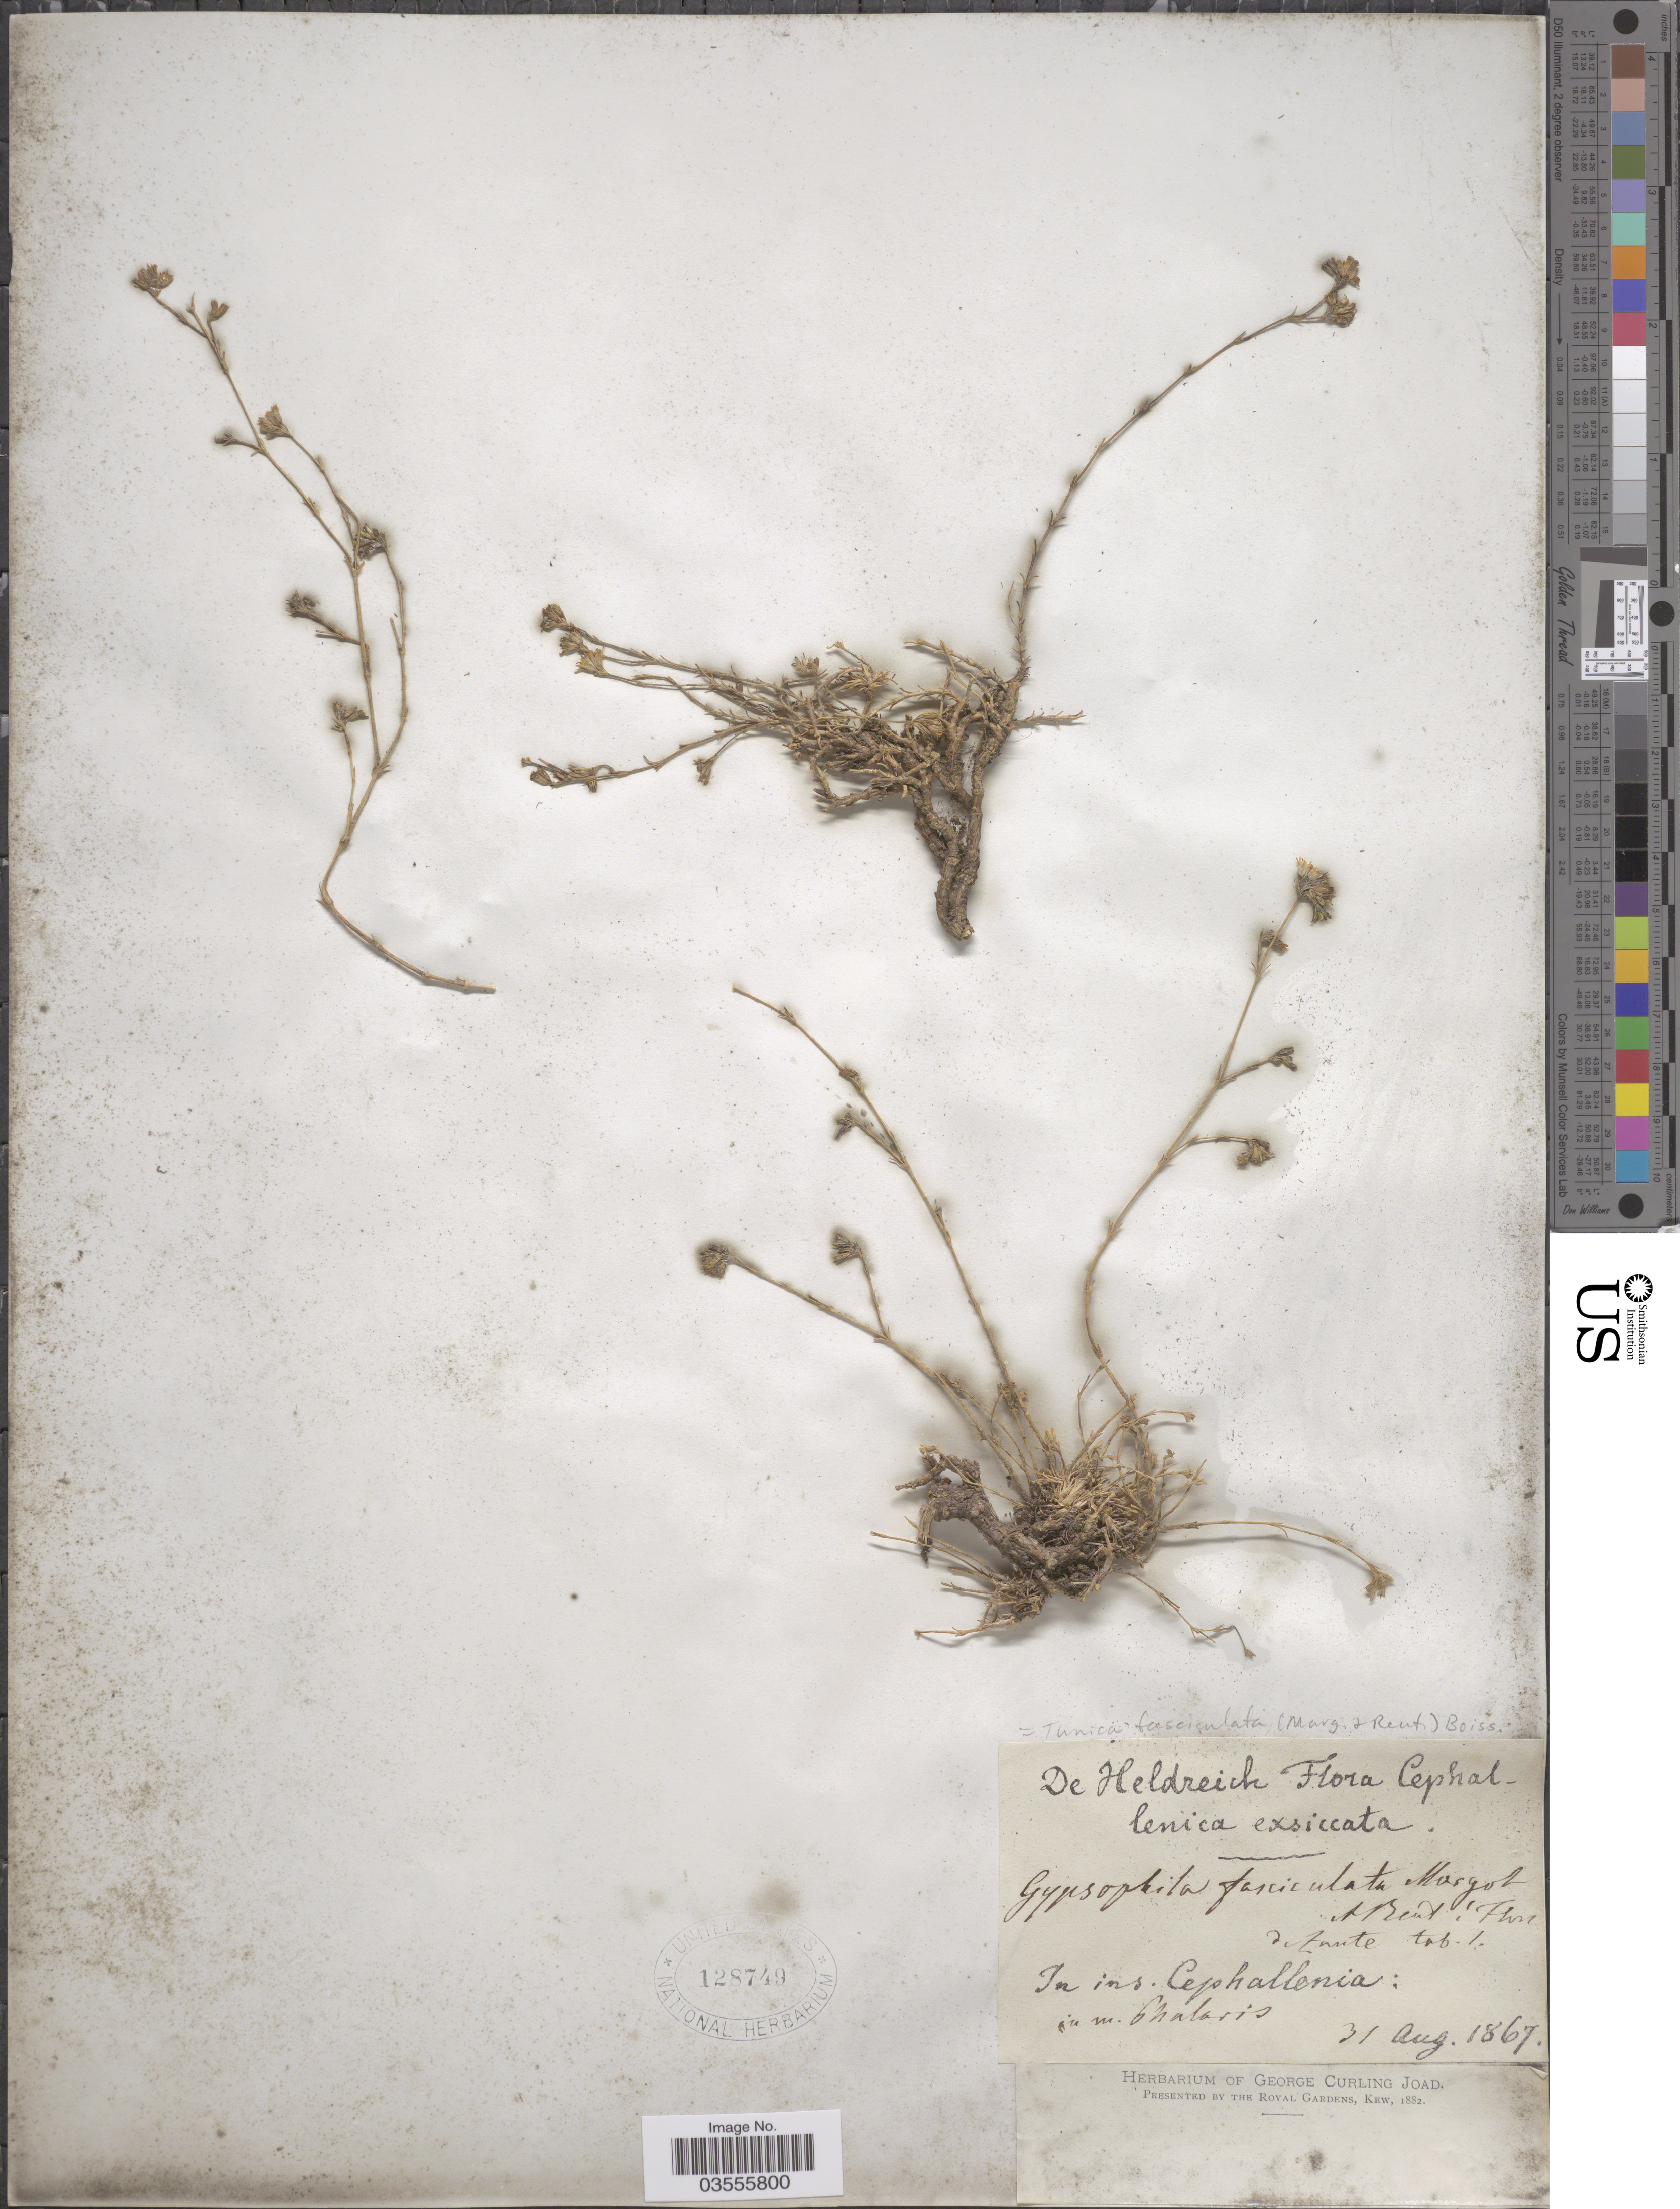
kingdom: Plantae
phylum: Tracheophyta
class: Magnoliopsida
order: Caryophyllales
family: Caryophyllaceae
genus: Petrorhagia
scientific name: Petrorhagia fasciculata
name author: (Margot & Reut.) P.W. Ball & Heywood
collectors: -. De Heldreich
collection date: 1867-08-31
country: Greece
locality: Cephallenica. In ins. Cephallenia: in m. Phalaris.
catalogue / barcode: US 128749